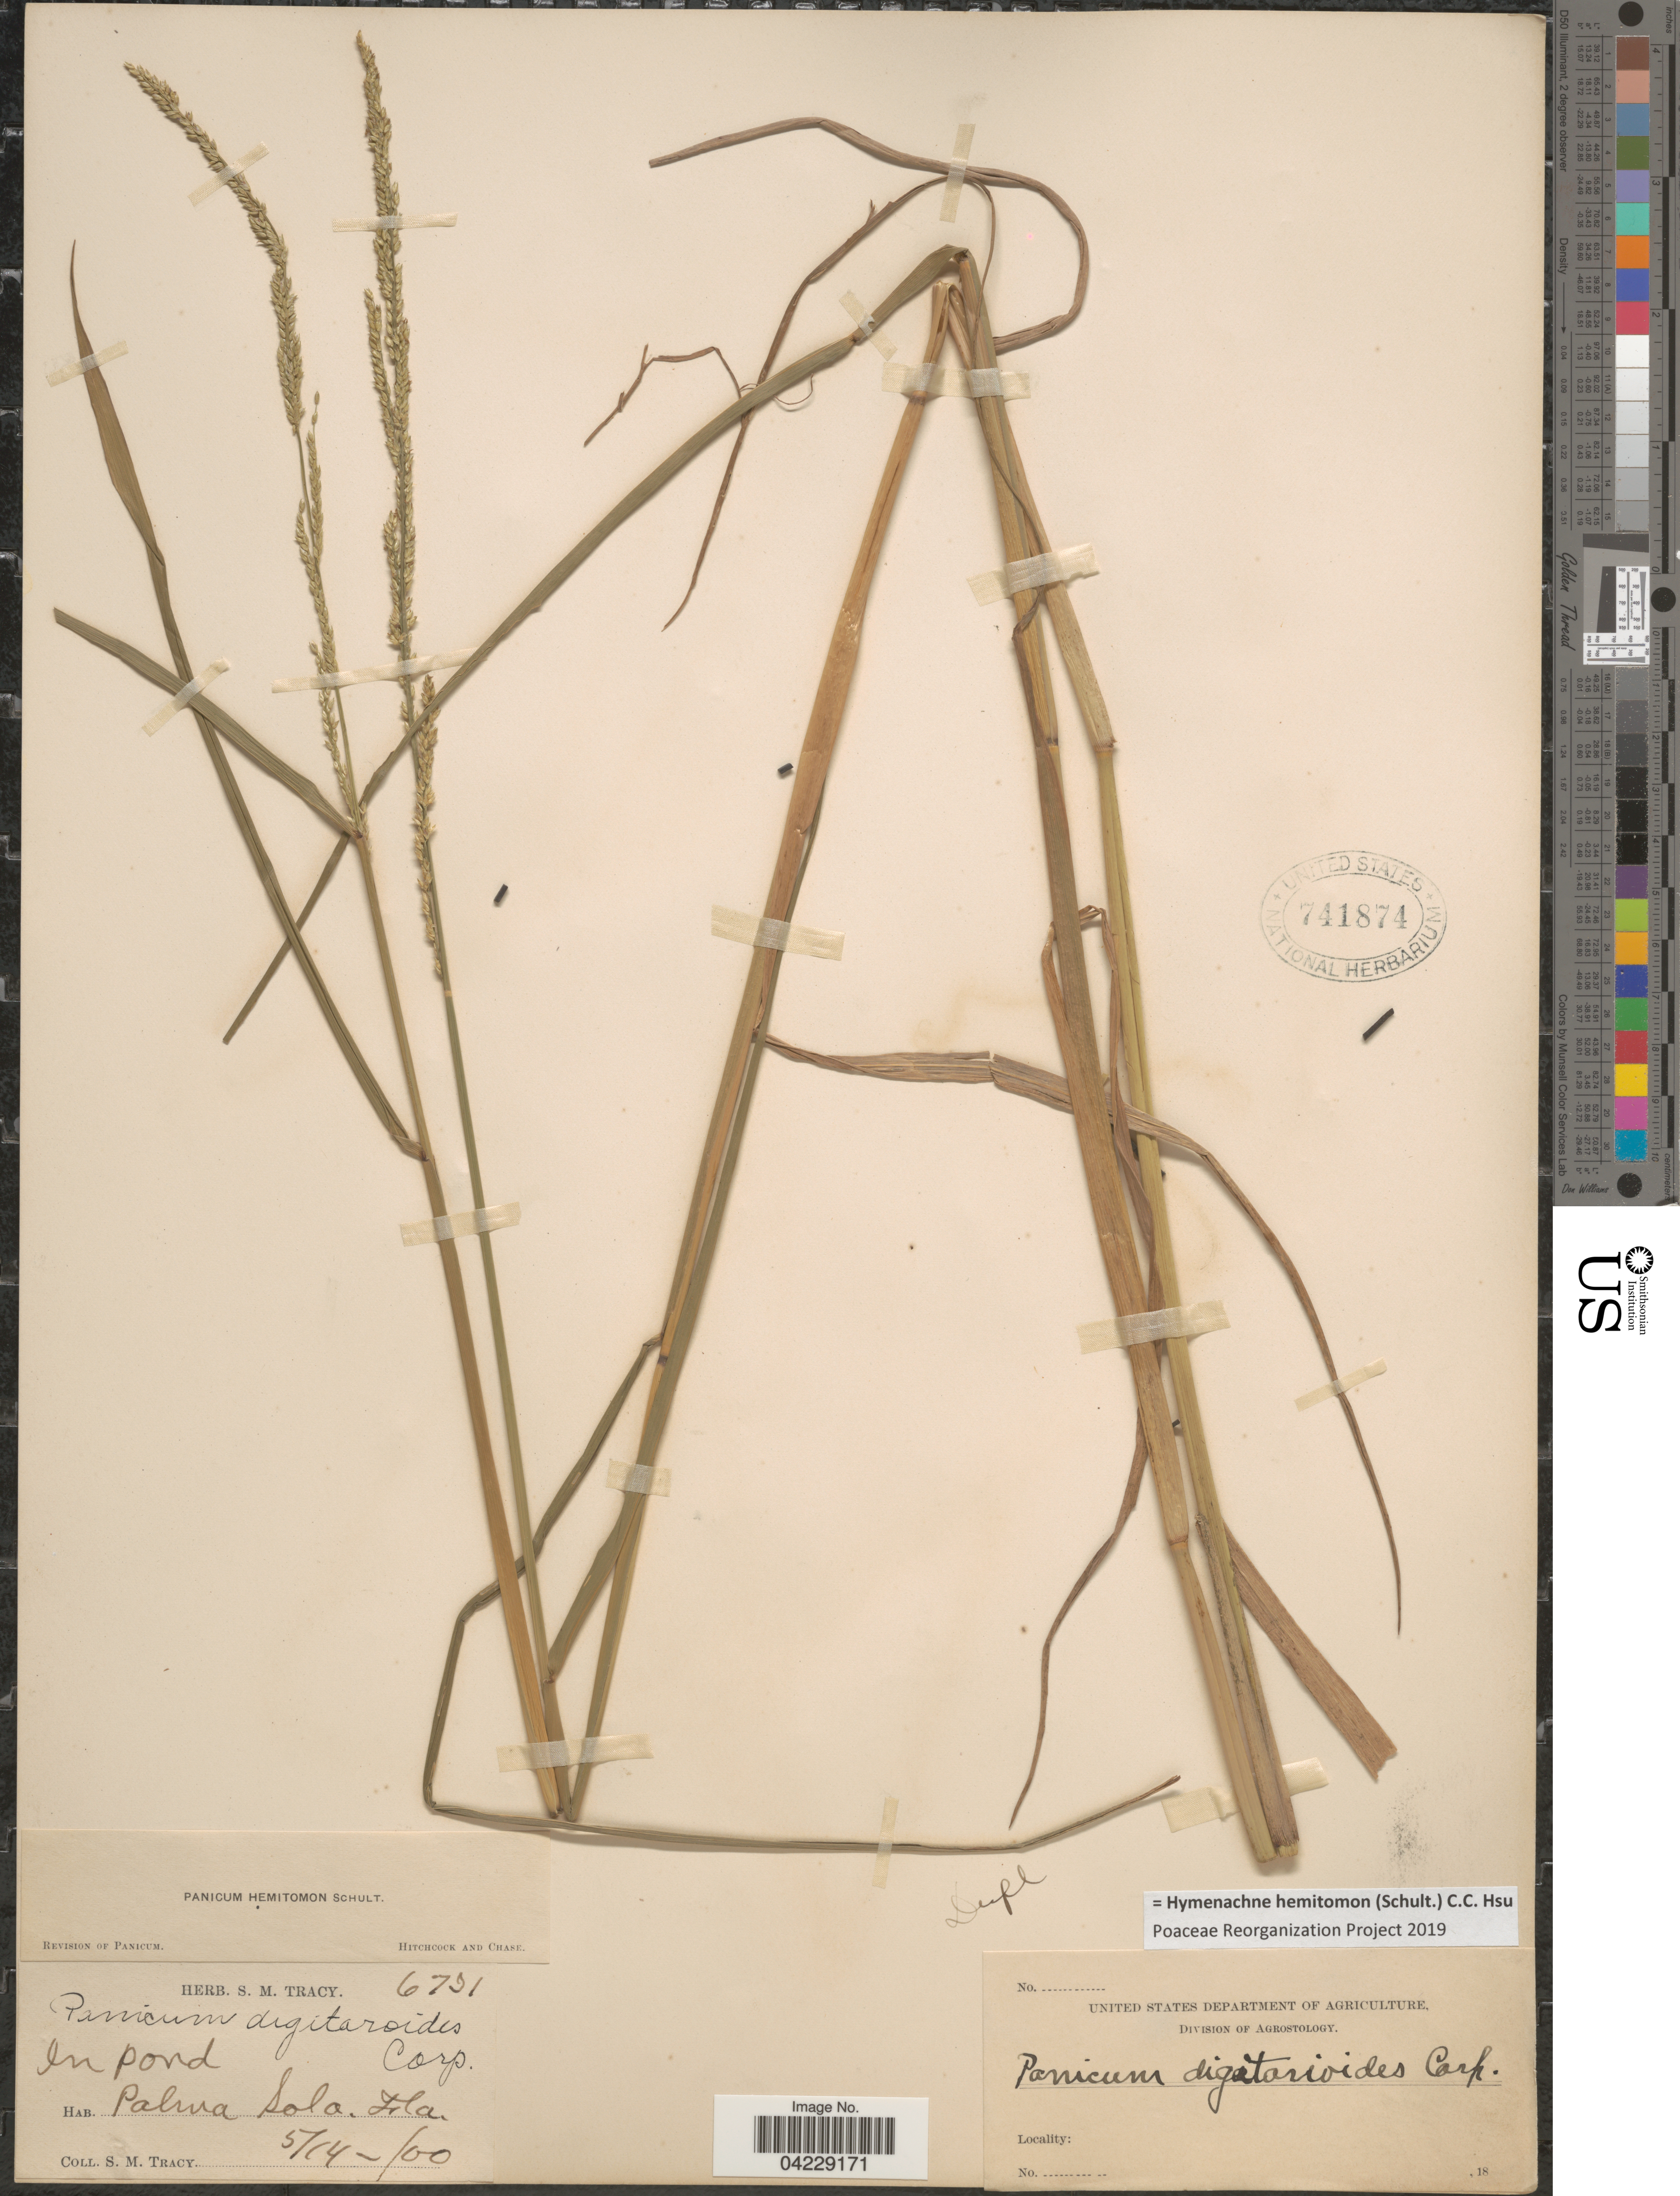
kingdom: Plantae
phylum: Tracheophyta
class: Liliopsida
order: Poales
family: Poaceae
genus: Hymenachne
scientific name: Hymenachne hemitomon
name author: (Schult.) C. C. Hsu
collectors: S. M. Tracy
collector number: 6731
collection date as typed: Transcribed d/m/y: 14/5/0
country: United States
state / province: Florida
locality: Palma Sola.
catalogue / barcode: US 741874